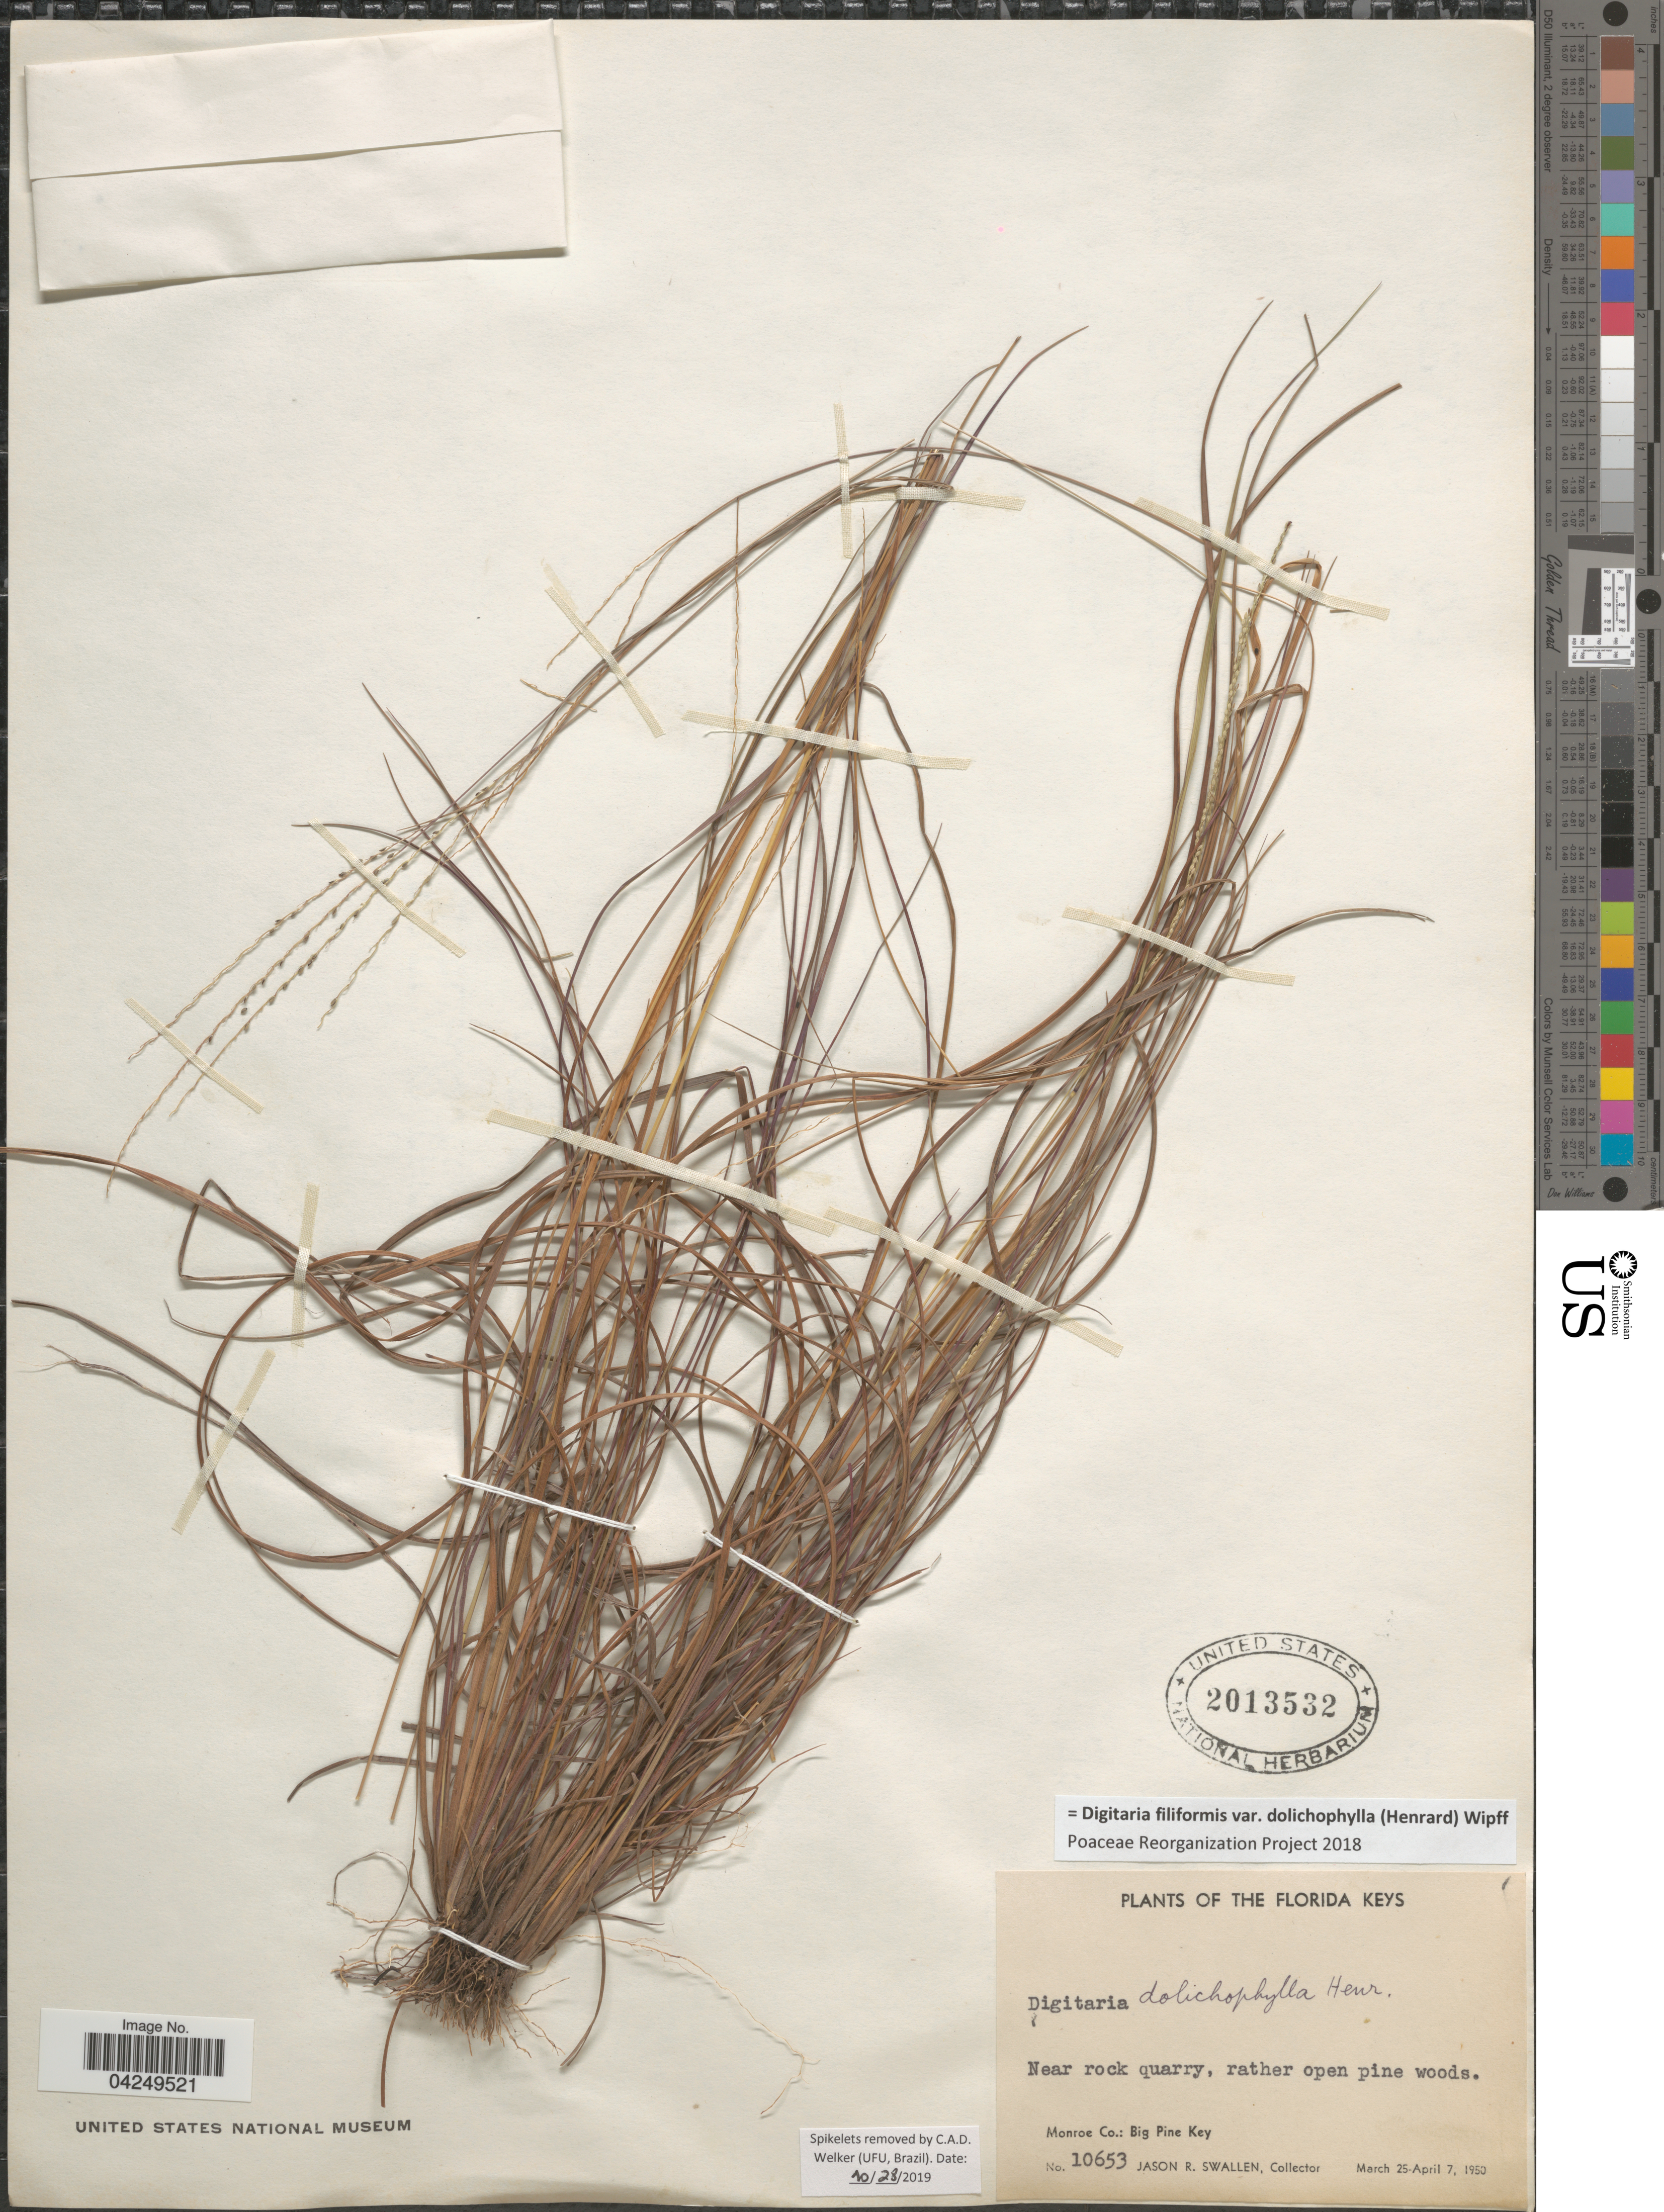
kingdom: Plantae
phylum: Tracheophyta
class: Liliopsida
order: Poales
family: Poaceae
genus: Digitaria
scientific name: Digitaria filiformis var. dolichophylla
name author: (Henr.) Wipff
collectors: J. R. Swallen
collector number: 10653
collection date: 1950-03-25/1950-04-07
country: United States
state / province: Florida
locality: The Florida Keys. Near rocky quarry. Monroe Co.: Big Pine Key.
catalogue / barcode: US 2013532